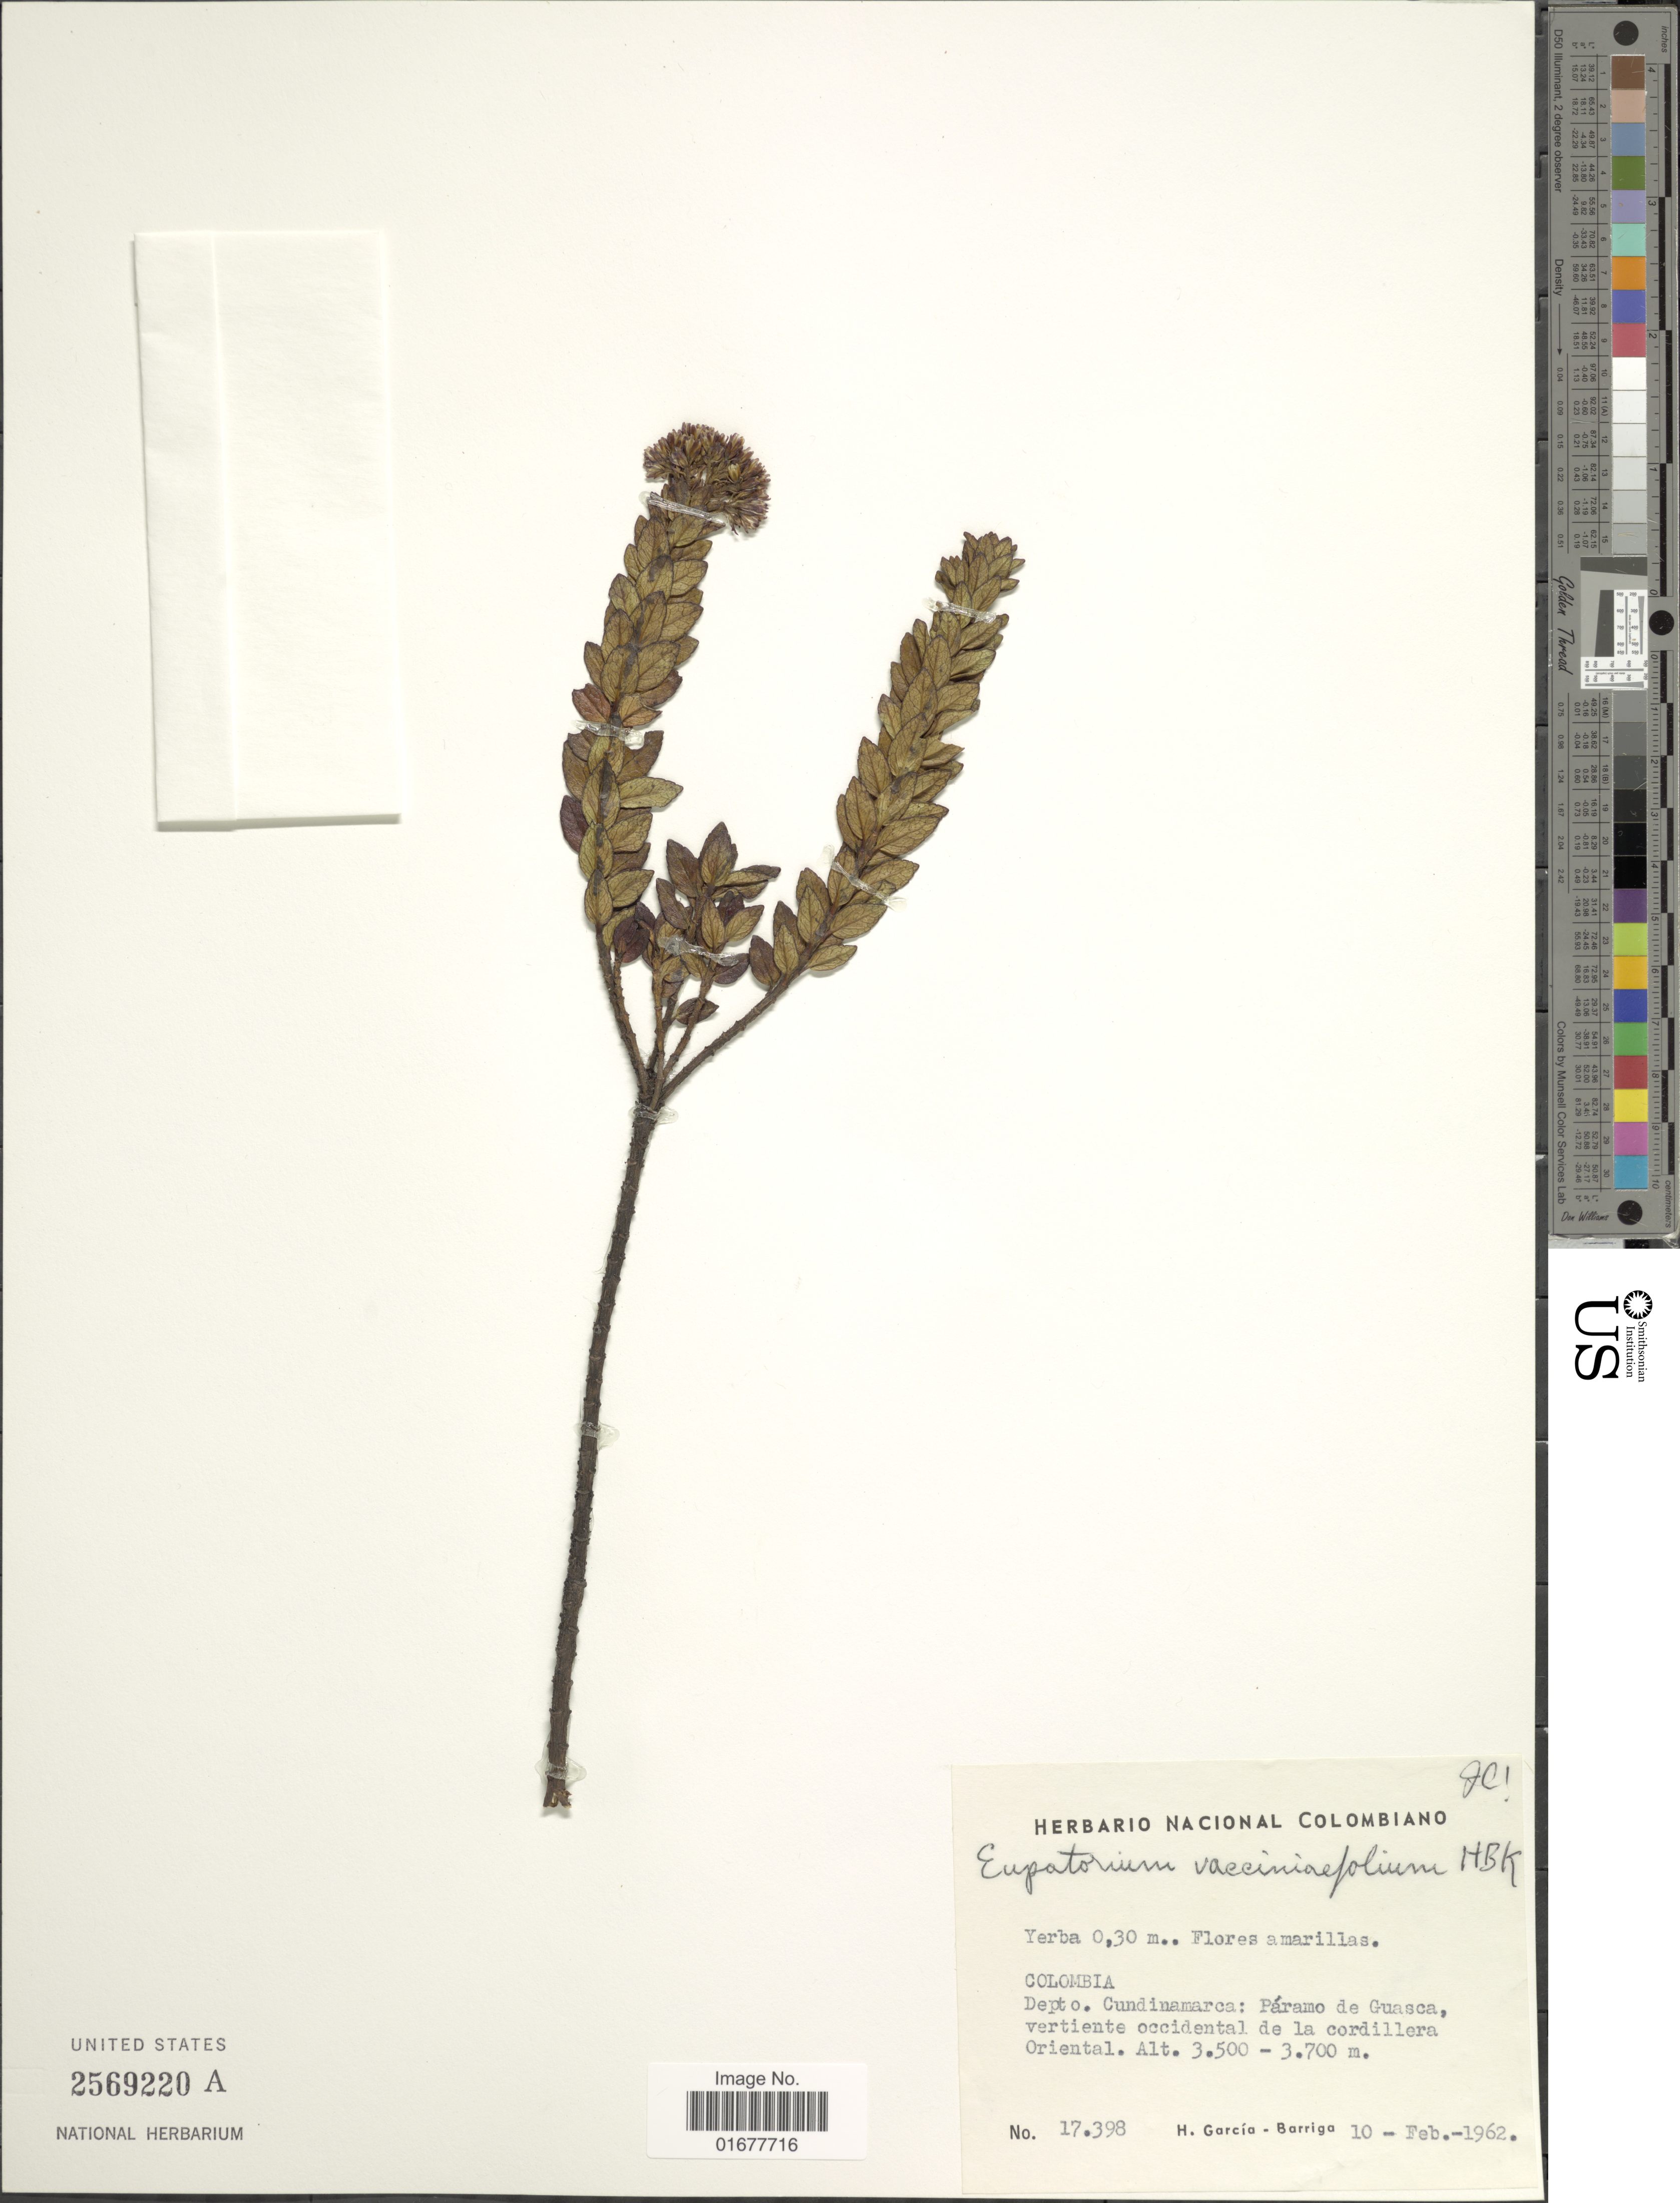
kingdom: Plantae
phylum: Tracheophyta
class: Magnoliopsida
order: Asterales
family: Asteraceae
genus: Ageratina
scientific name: Ageratina vacciniaefolia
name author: (Benth.) R.M. King & H. Rob.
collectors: H. García Barriga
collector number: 17398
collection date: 1962-02-10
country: Colombia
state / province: Cundinamarca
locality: Paramo de Guasca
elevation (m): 3500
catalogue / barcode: US 2569220A